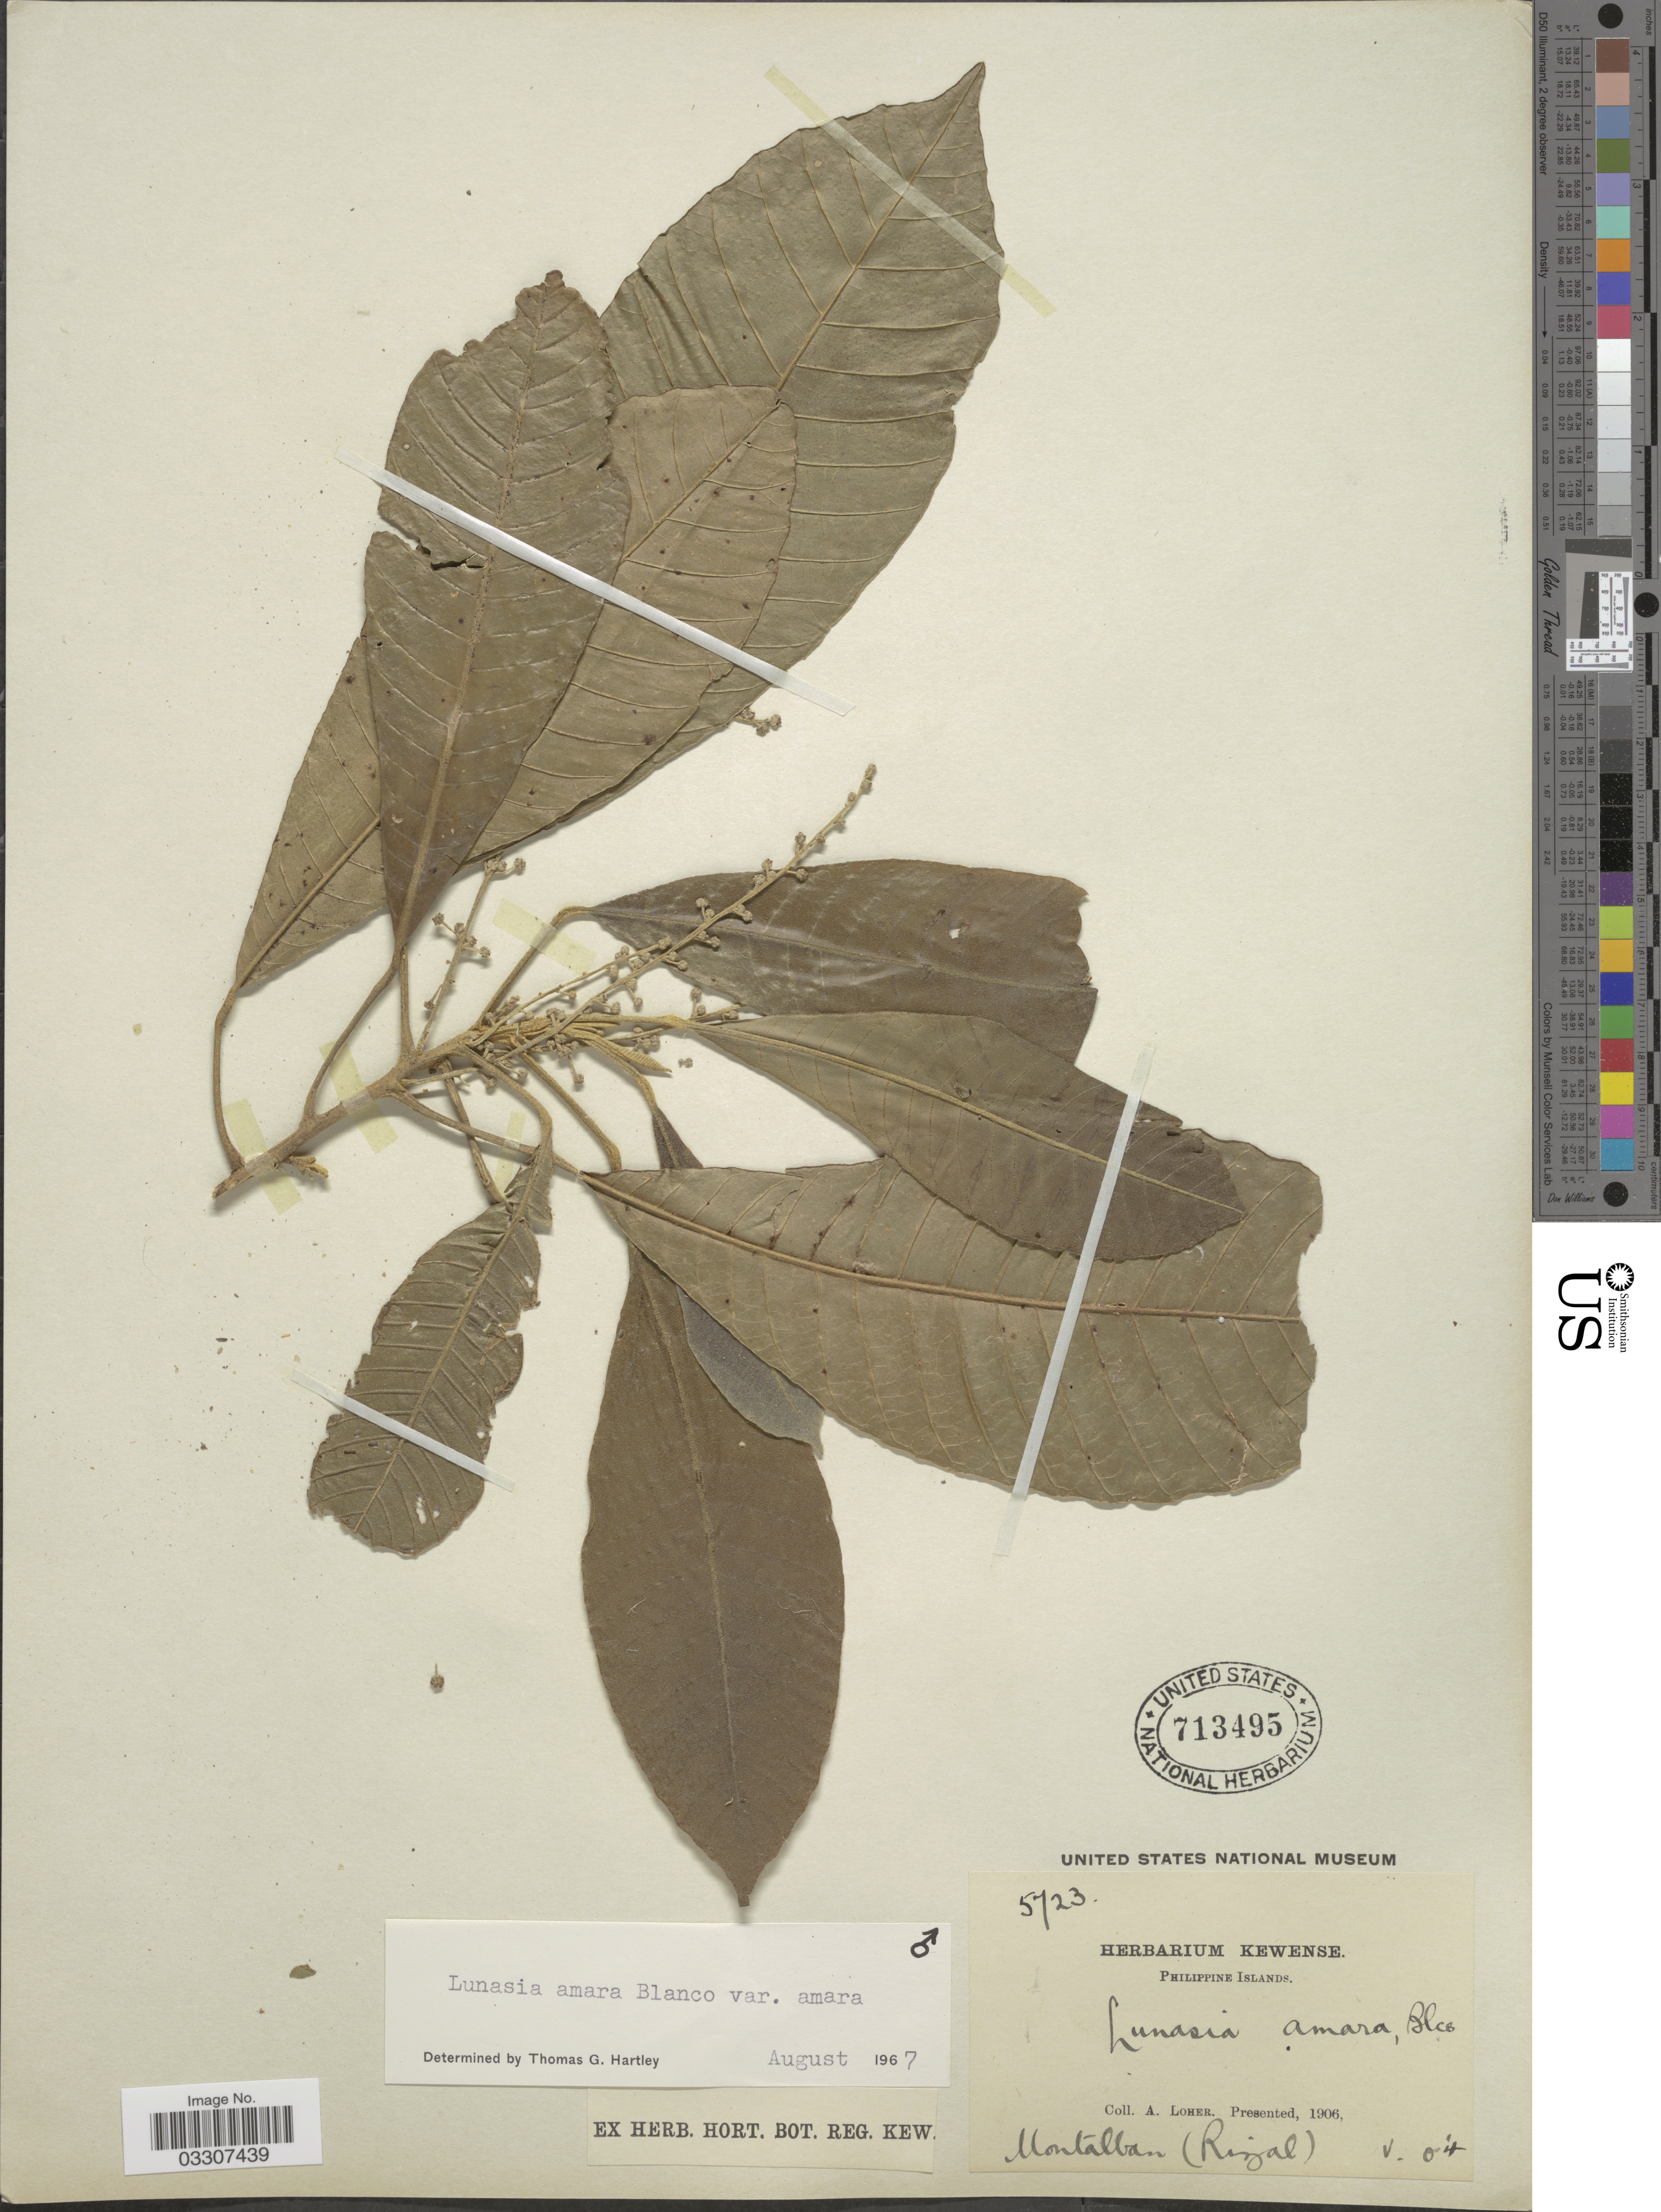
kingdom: Plantae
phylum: Tracheophyta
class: Magnoliopsida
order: Sapindales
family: Rutaceae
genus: Lunasia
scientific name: Lunasia amara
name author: Blanco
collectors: A. Loher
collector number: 5723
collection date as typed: Transcribed d/m/y: /5/4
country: Philippines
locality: Philippine Islands. Montalban (Rizal).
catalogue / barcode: US 713495